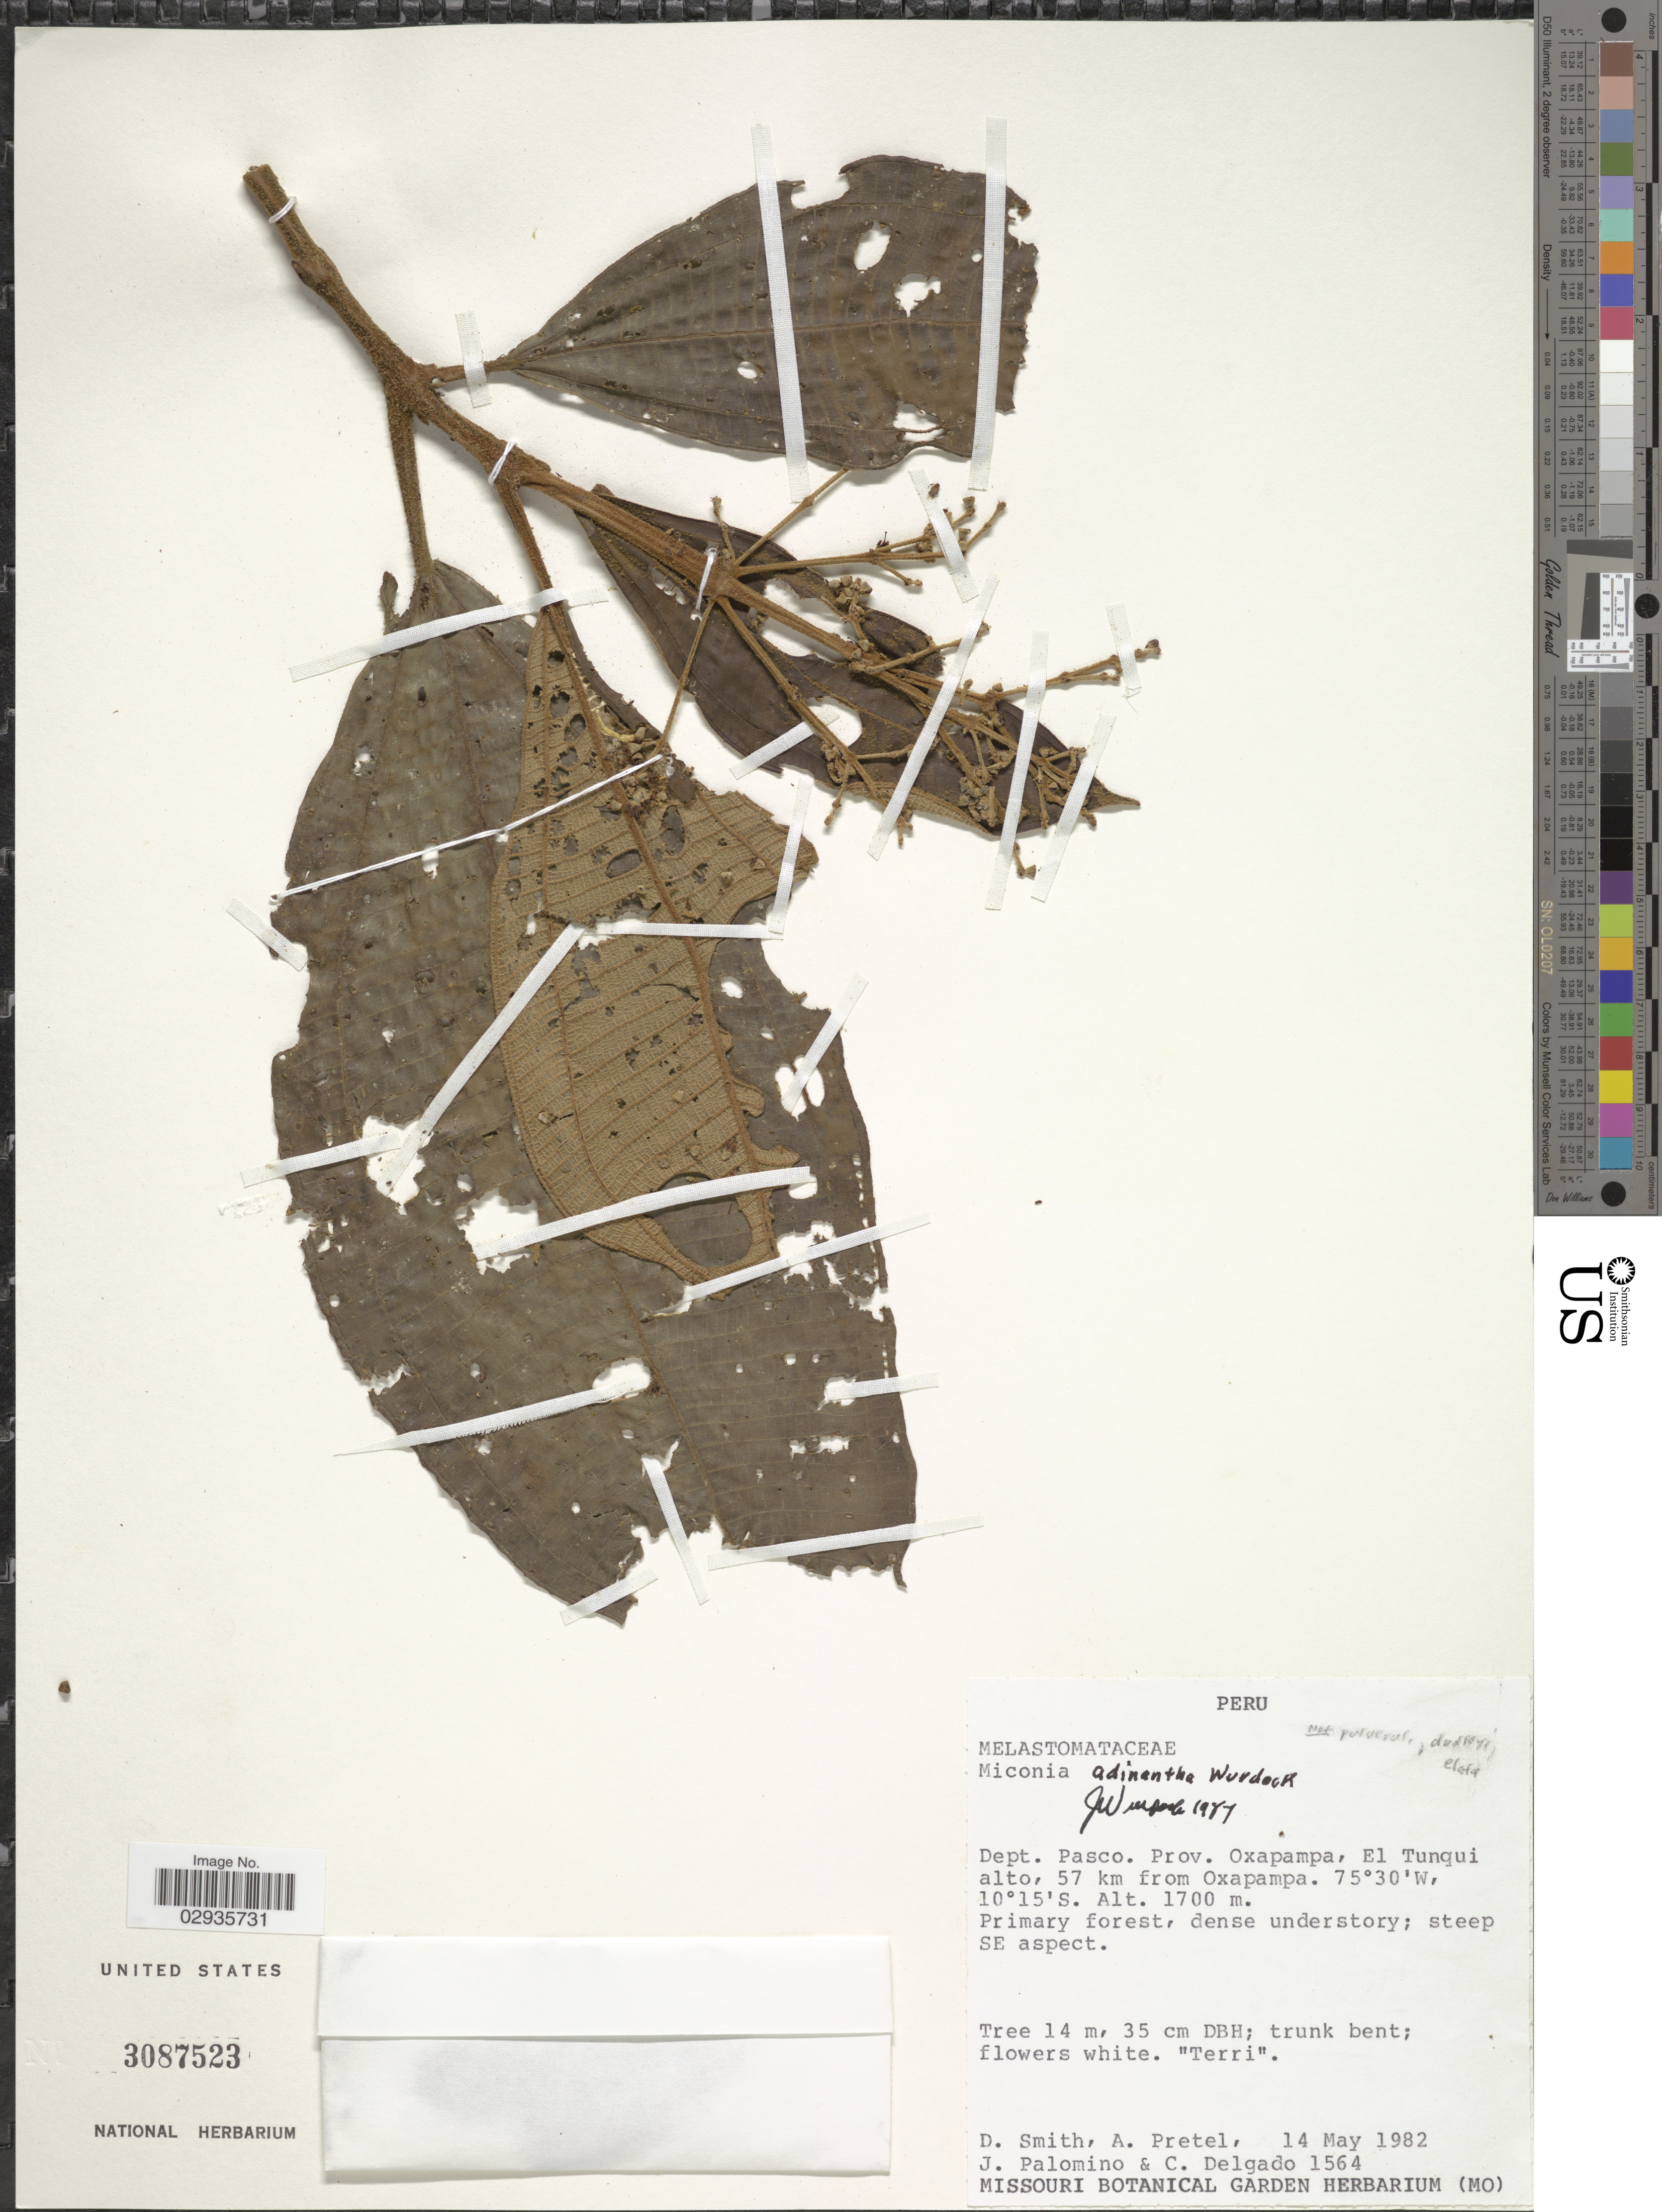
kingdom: Plantae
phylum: Tracheophyta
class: Magnoliopsida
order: Myrtales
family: Melastomataceae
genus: Miconia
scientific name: Miconia adinantha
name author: Wurdack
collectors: D. Smith, A. Pretel, J. Palomino & C. Delgado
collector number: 1564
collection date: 1982-05-14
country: Peru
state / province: Pasco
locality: Dept. Pasco. Prov. Oxapampa, El Tunqui alto, 57 km from Oxapampa.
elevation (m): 1700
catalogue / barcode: US 3087523